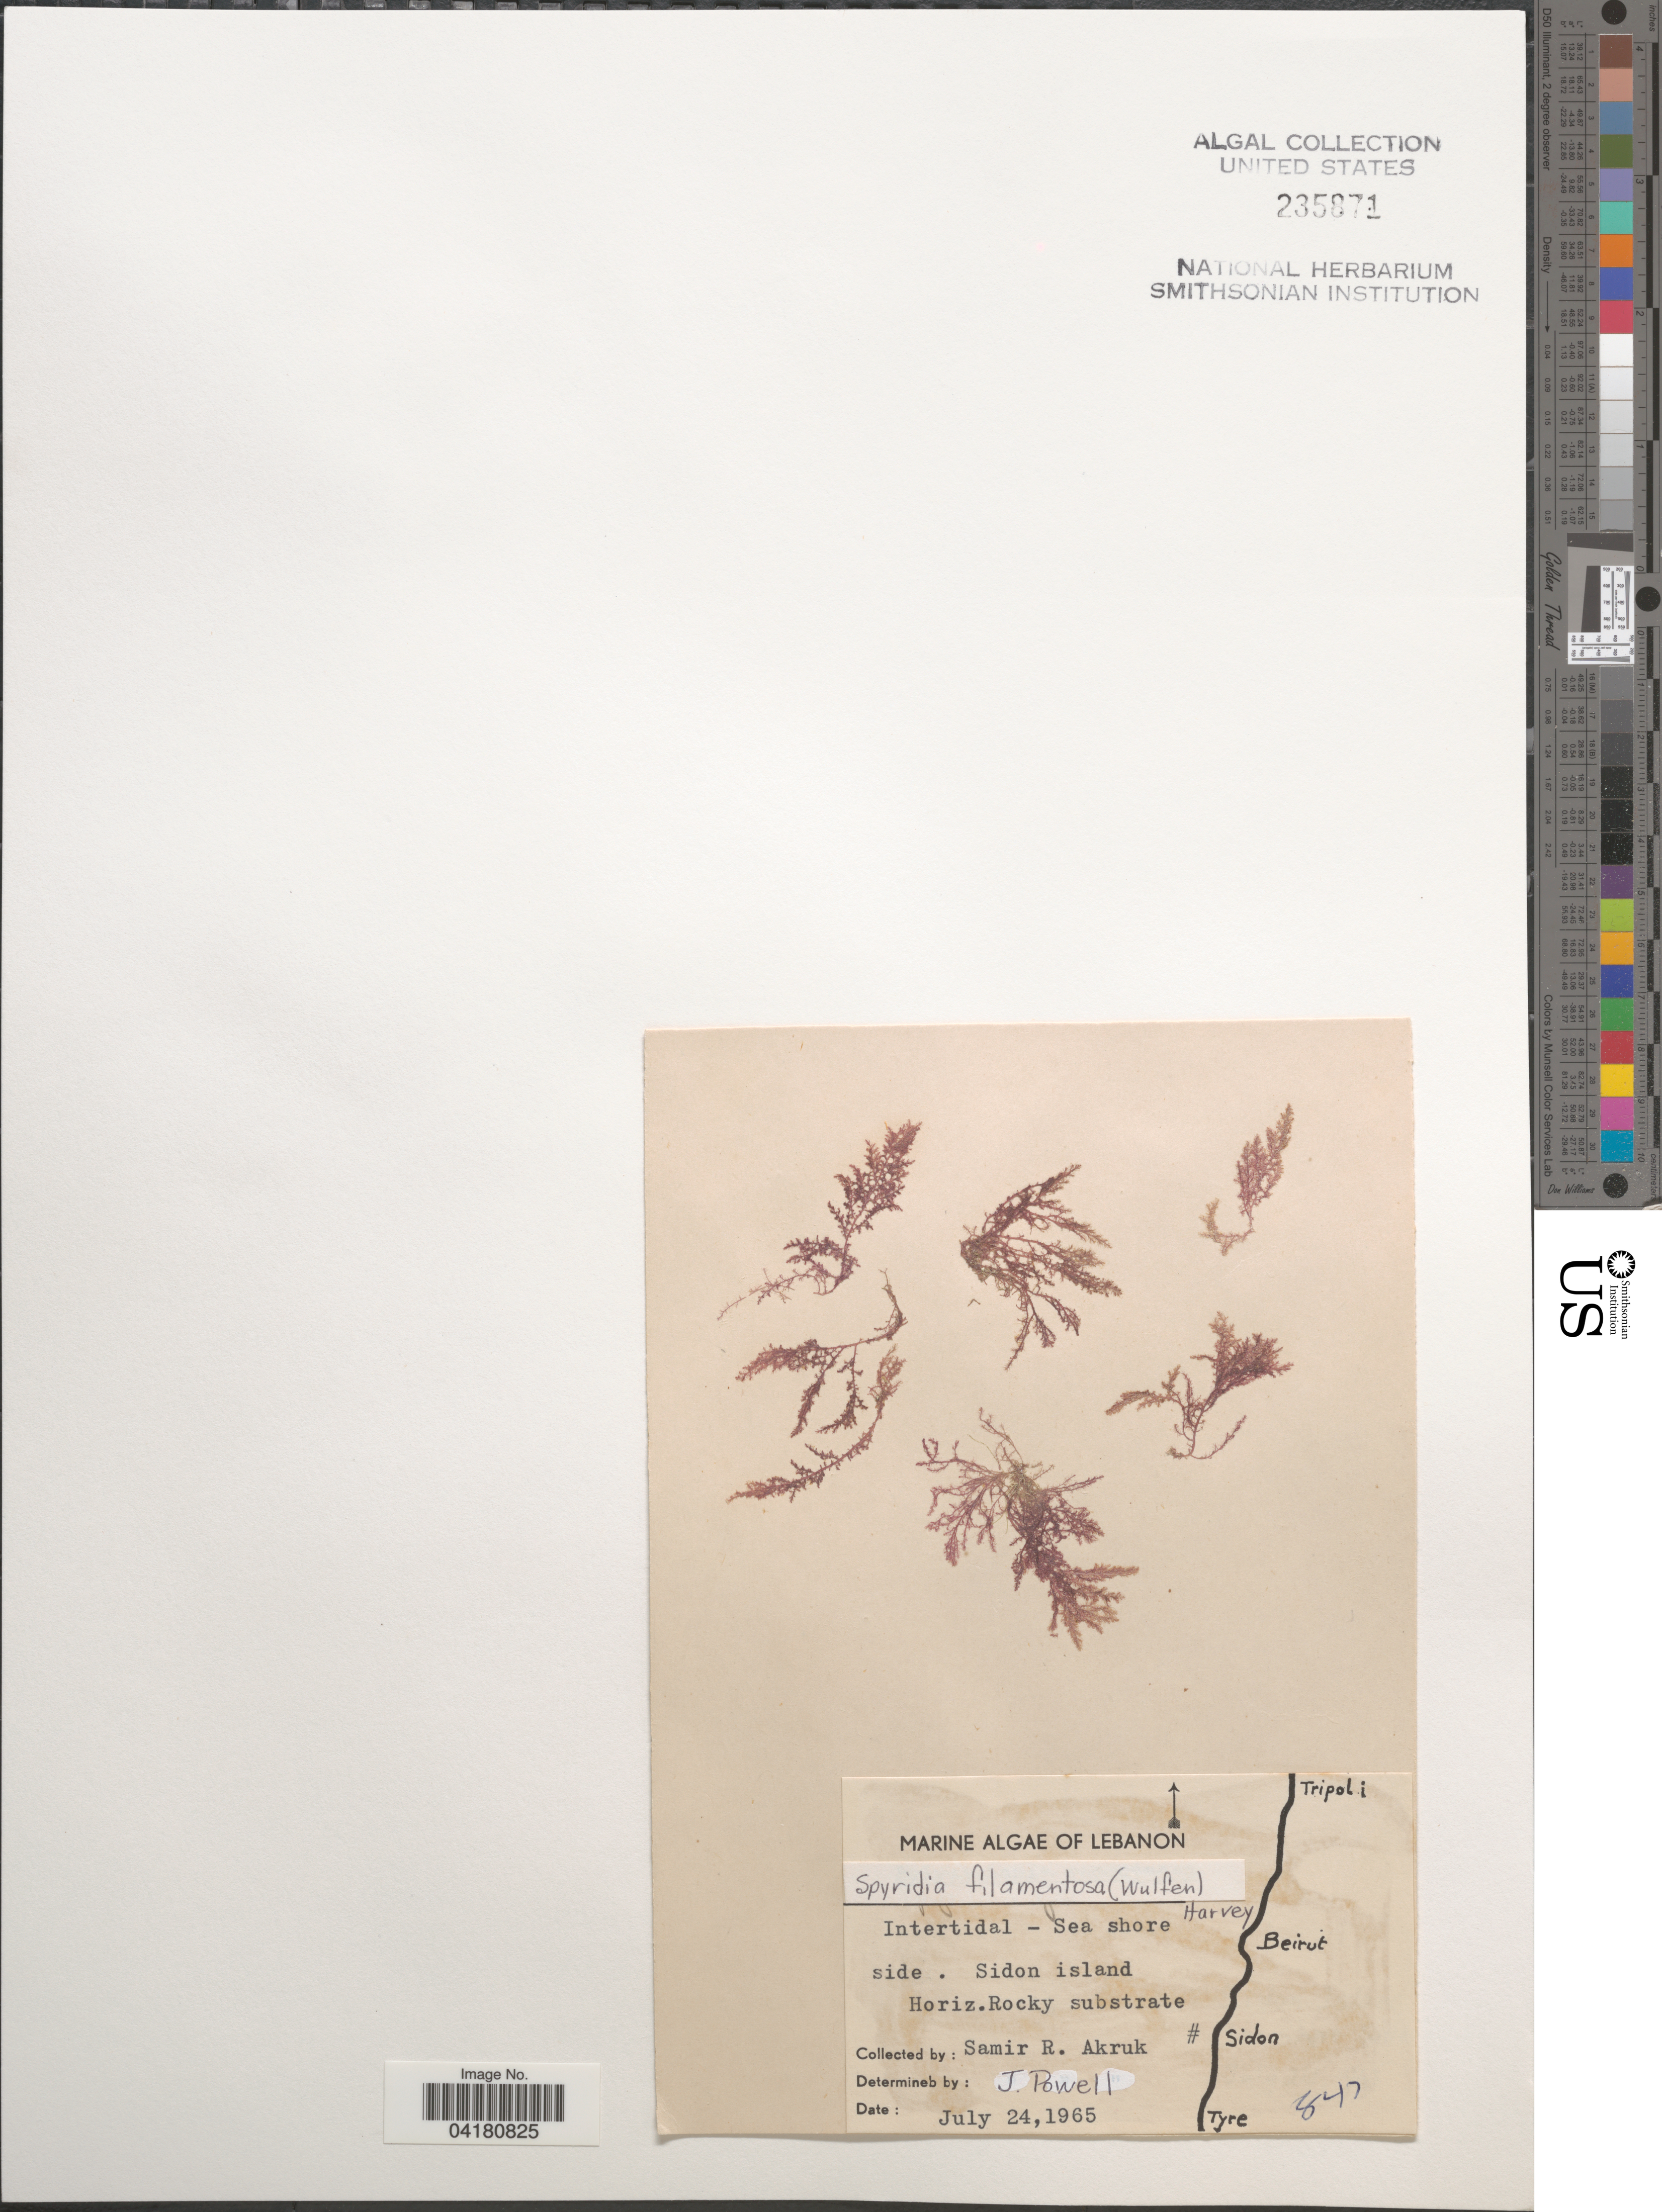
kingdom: Plantae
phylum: Rhodophyta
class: Florideophyceae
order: Ceramiales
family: Spyridiaceae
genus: Spyridia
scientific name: Spyridia filamentosa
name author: (Wulfen) Harv.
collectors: S. Akruk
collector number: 847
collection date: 1965-07-24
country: Lebanon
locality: Intertidal - Sea shore side. Sidon island. Horiz.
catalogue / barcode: US 235871